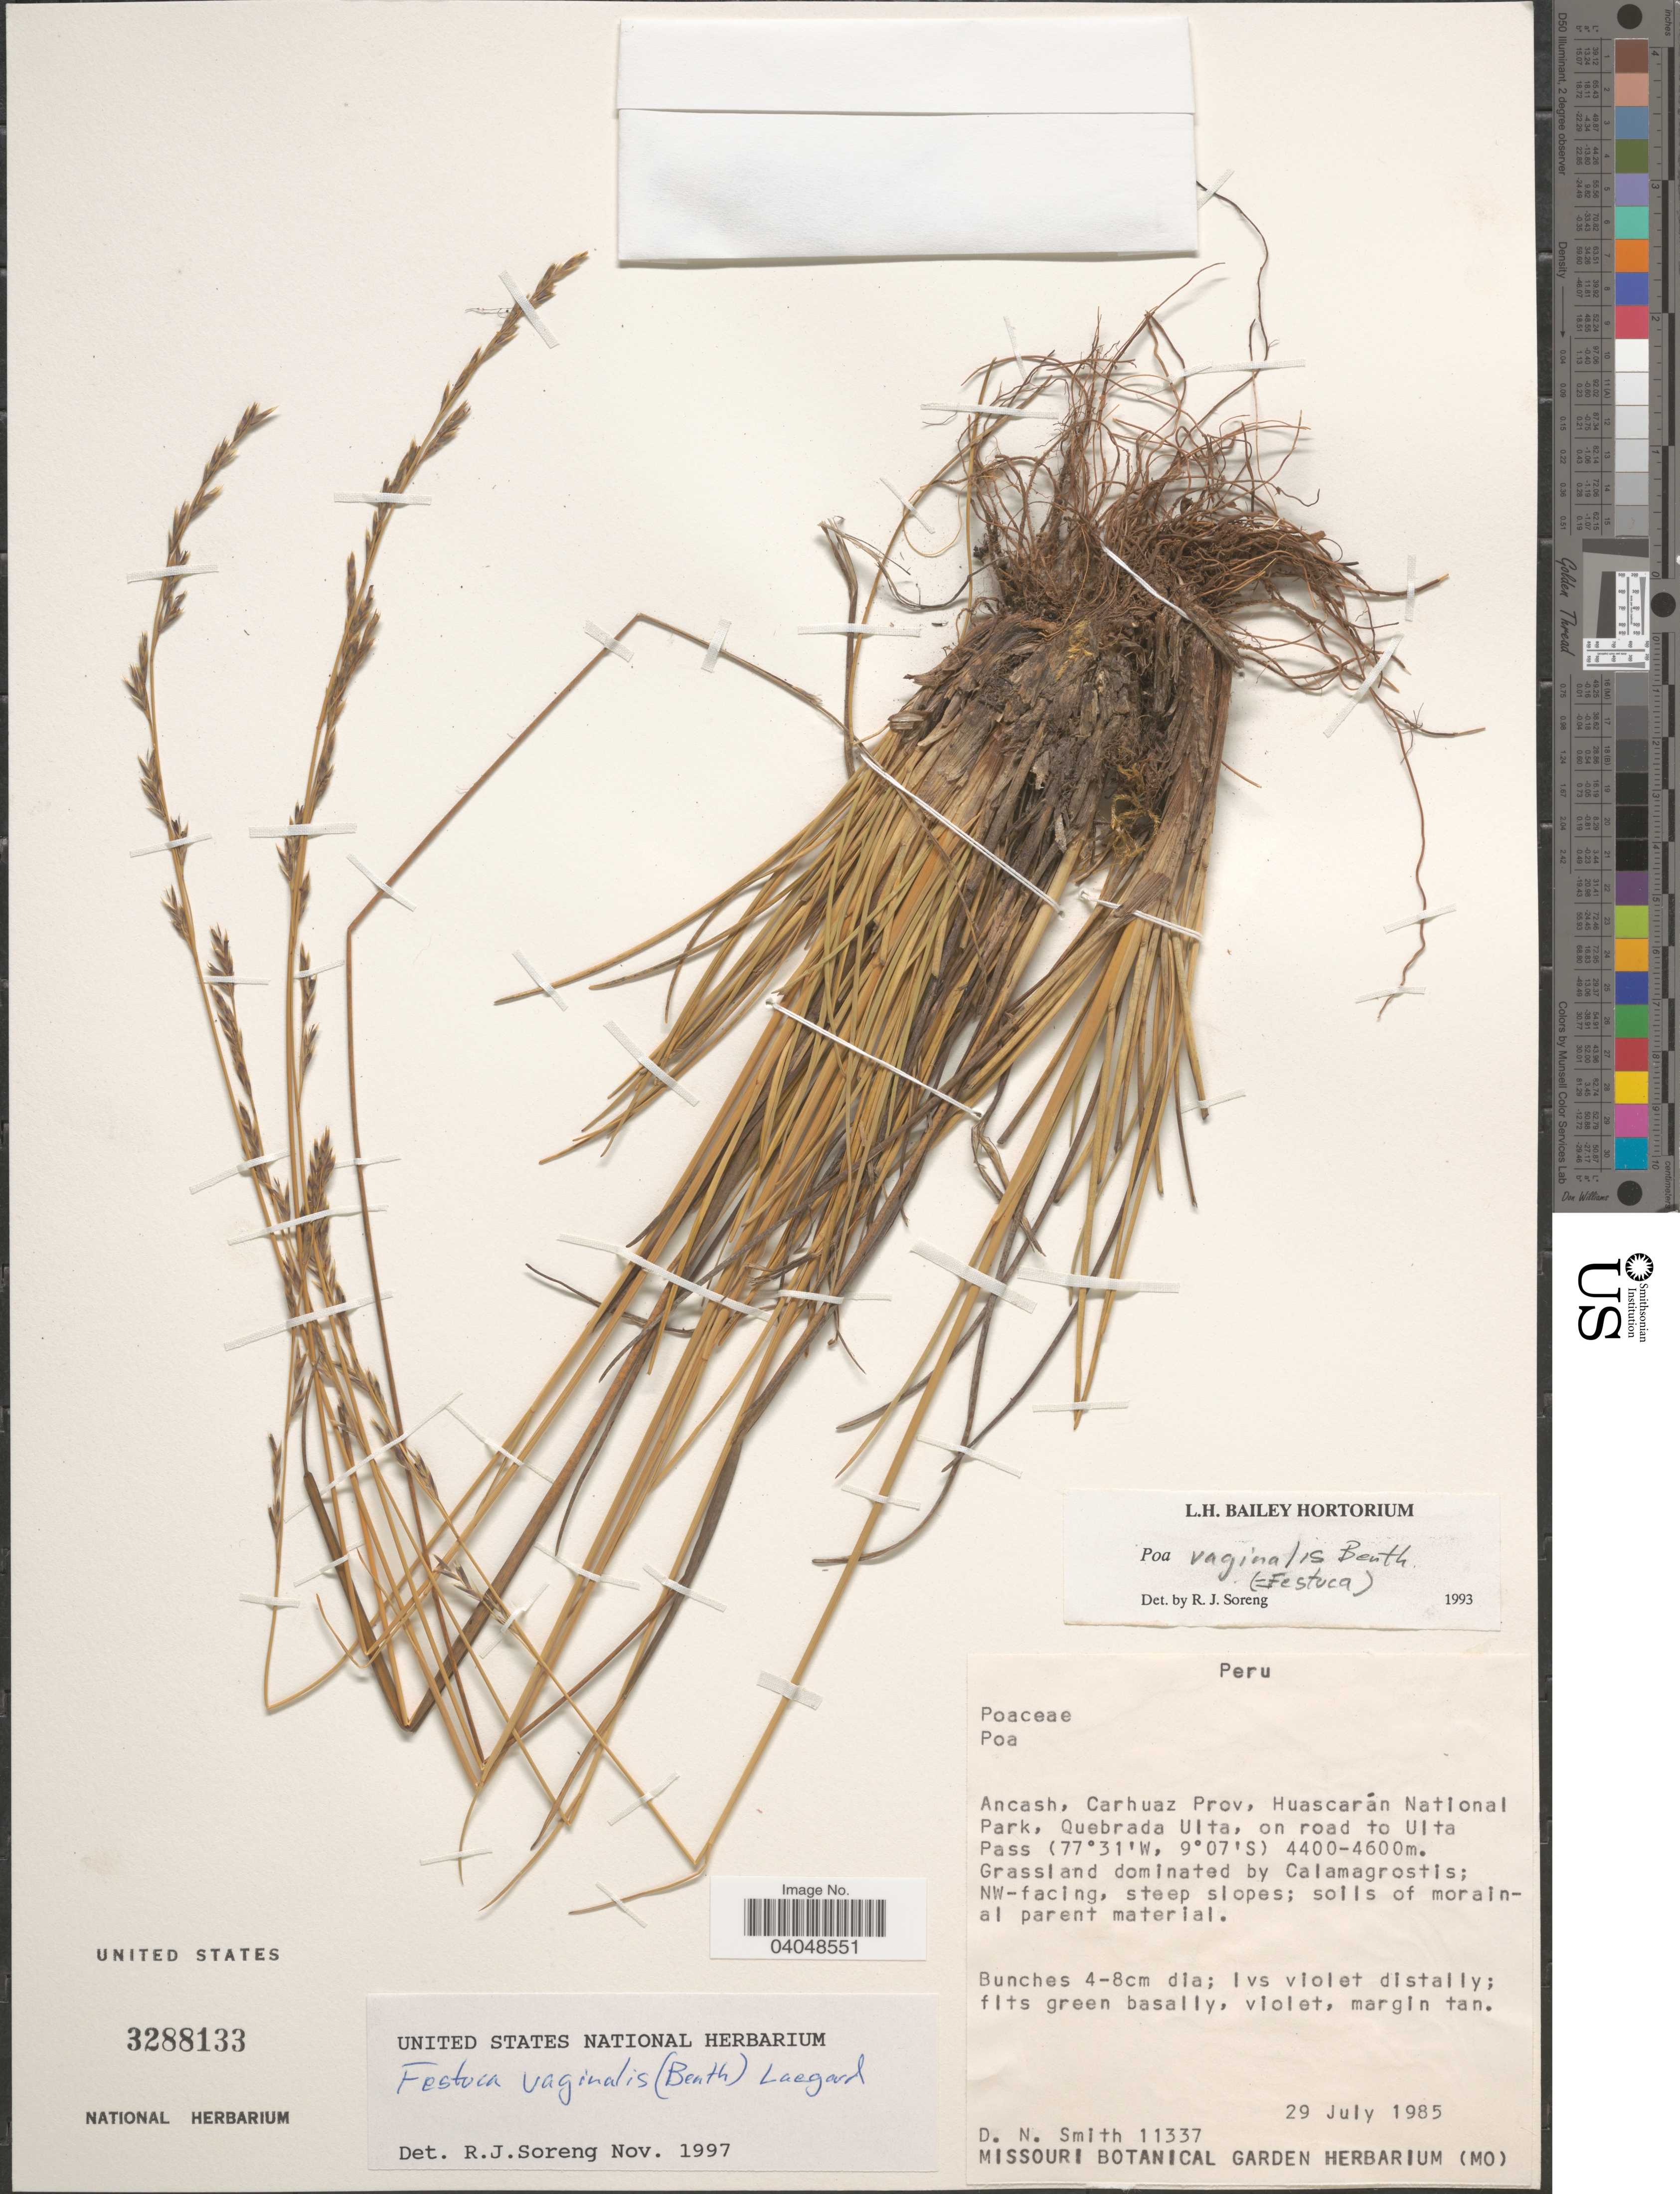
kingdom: Plantae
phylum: Tracheophyta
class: Liliopsida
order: Poales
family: Poaceae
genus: Festuca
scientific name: Festuca vaginalis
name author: (Benth.) Lægaard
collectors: D. Smith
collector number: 11337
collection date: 1985-07-29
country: Peru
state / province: Ancash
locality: Carhuaz Prov, Huascarán National Park, Quebrada Ulta, on road to Ulta Pass. NW-facing, steep slopes.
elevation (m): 4400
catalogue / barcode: US 3288133